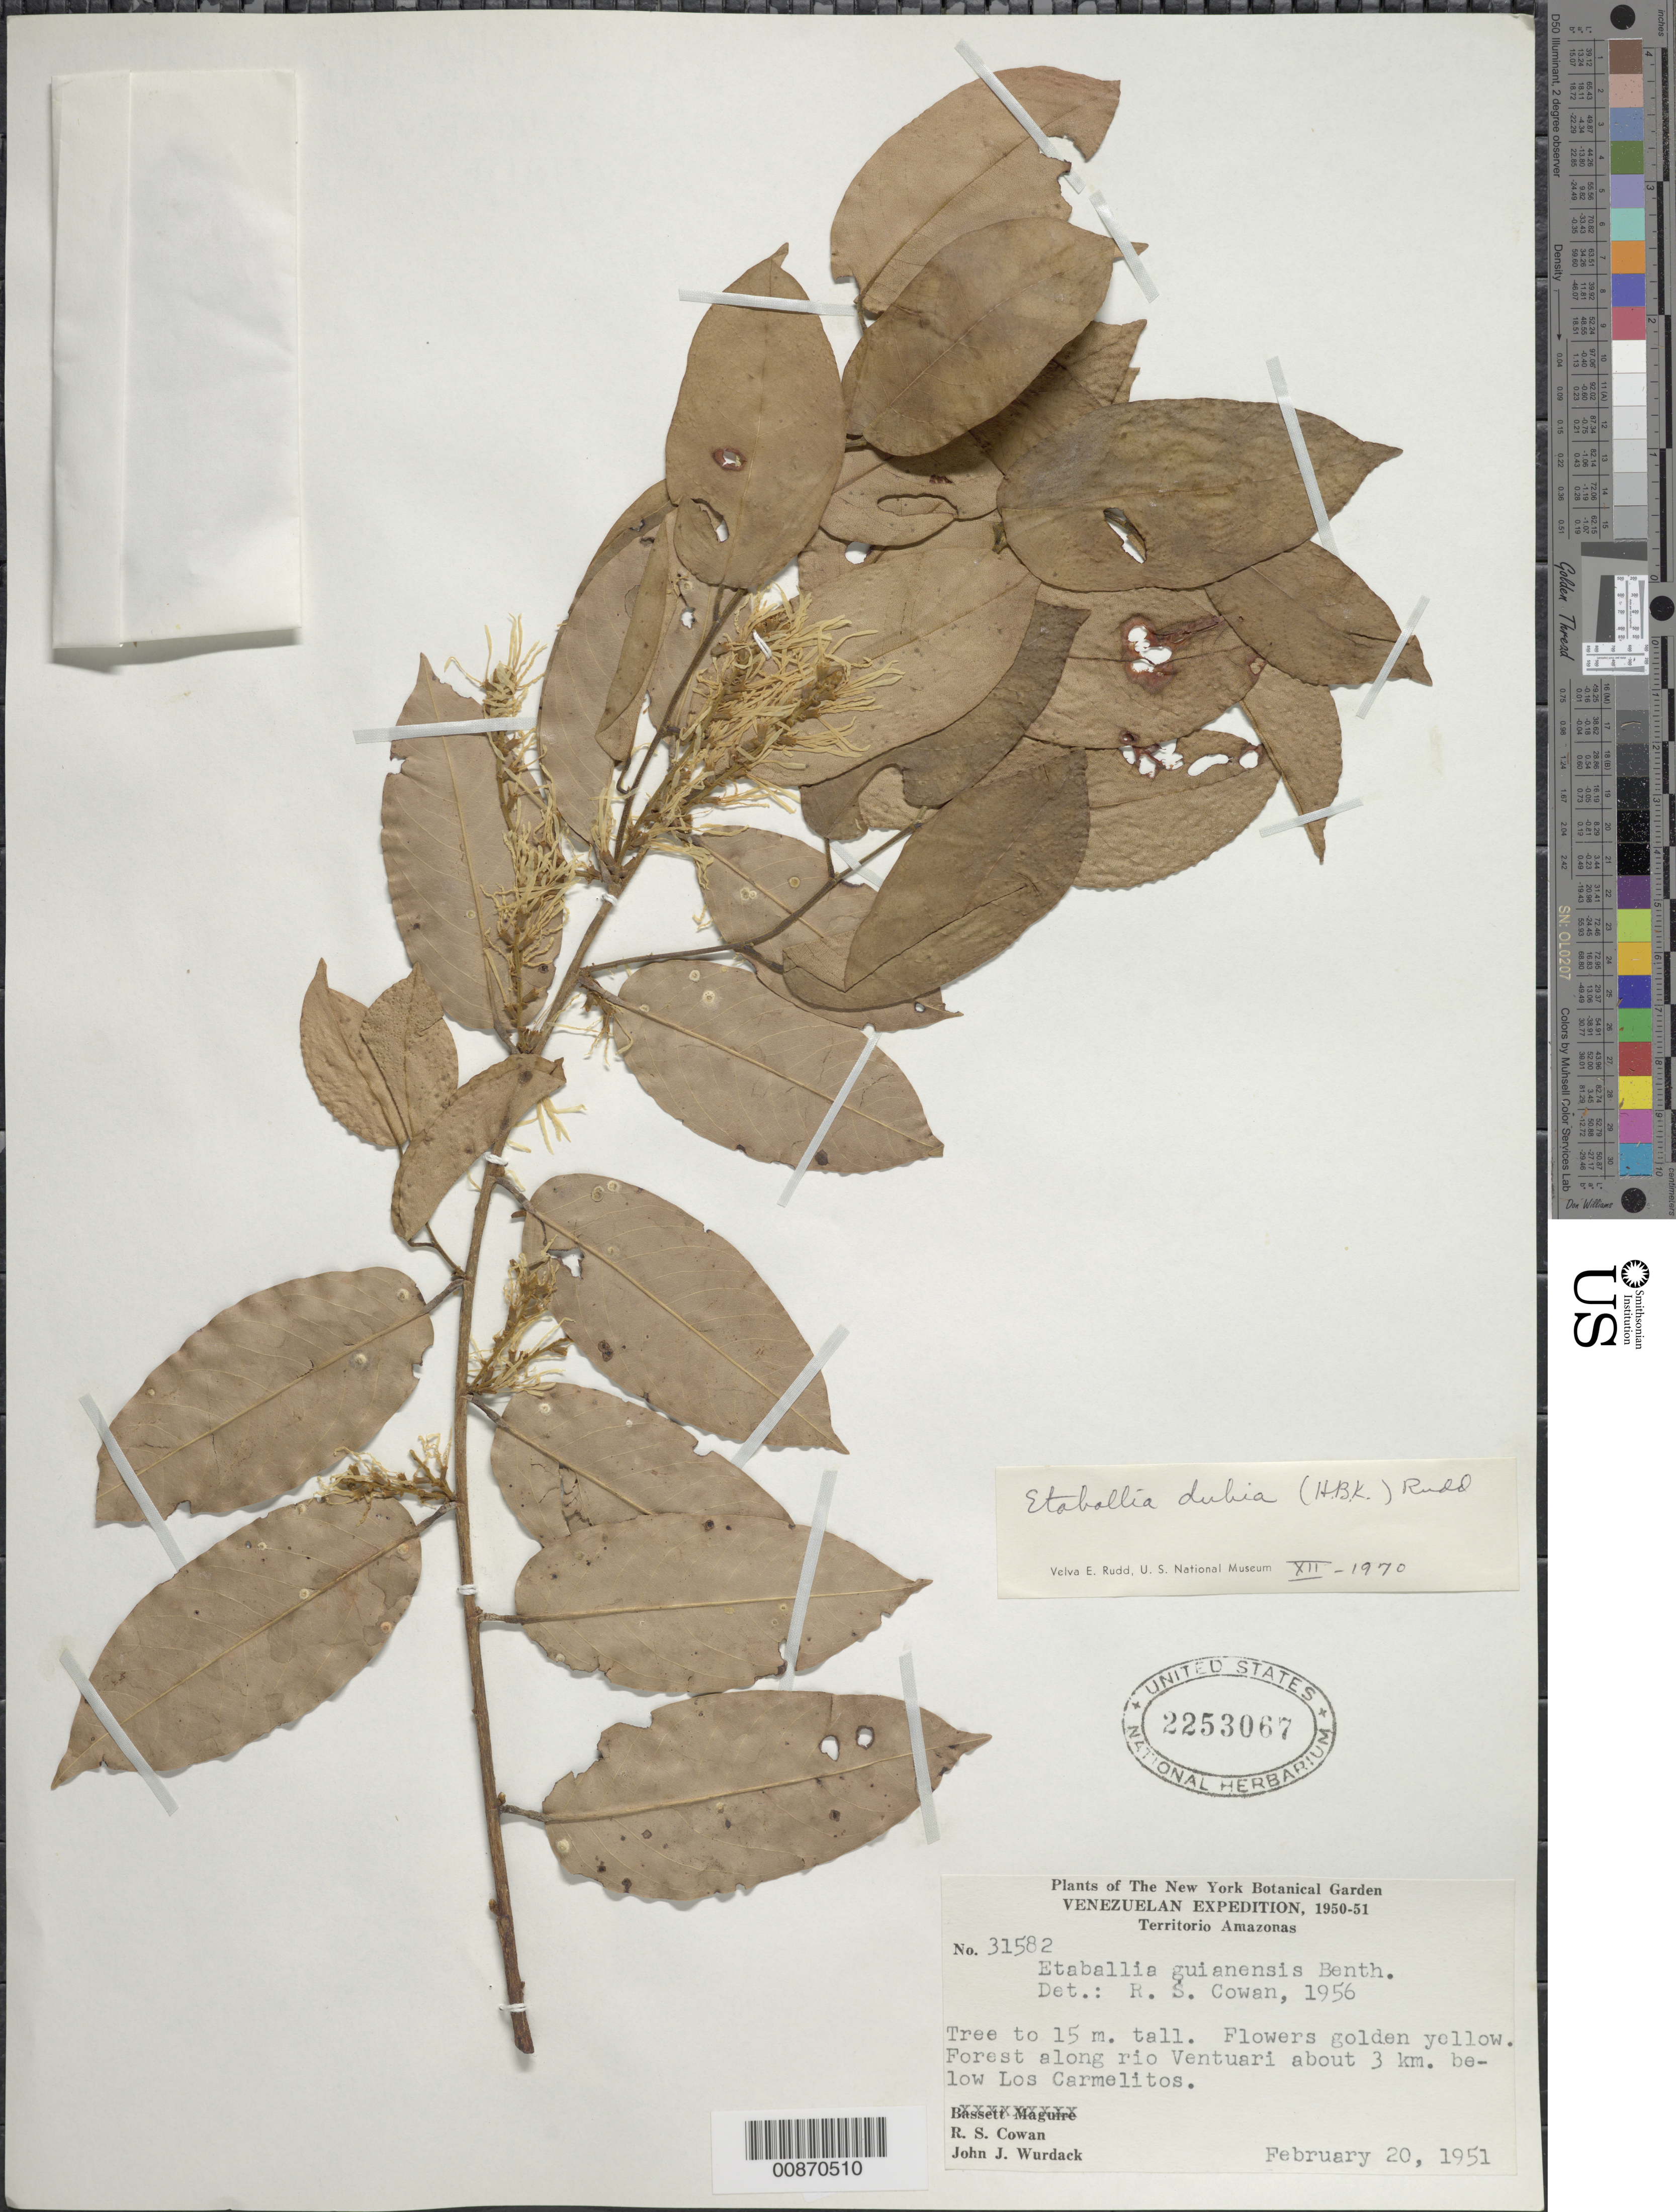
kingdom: Plantae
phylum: Tracheophyta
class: Magnoliopsida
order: Fabales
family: Fabaceae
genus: Pterocarpus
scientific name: Pterocarpus dubius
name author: (Kunth) Spreng.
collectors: R. S. Cowan & J. J. Wurdack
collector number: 31582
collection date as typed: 20-Feb-51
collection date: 1951-02-20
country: Venezuela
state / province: Amazonas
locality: Río Ventuari, 3 km below Las Carmelitas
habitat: Forest along river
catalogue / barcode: US 2253067